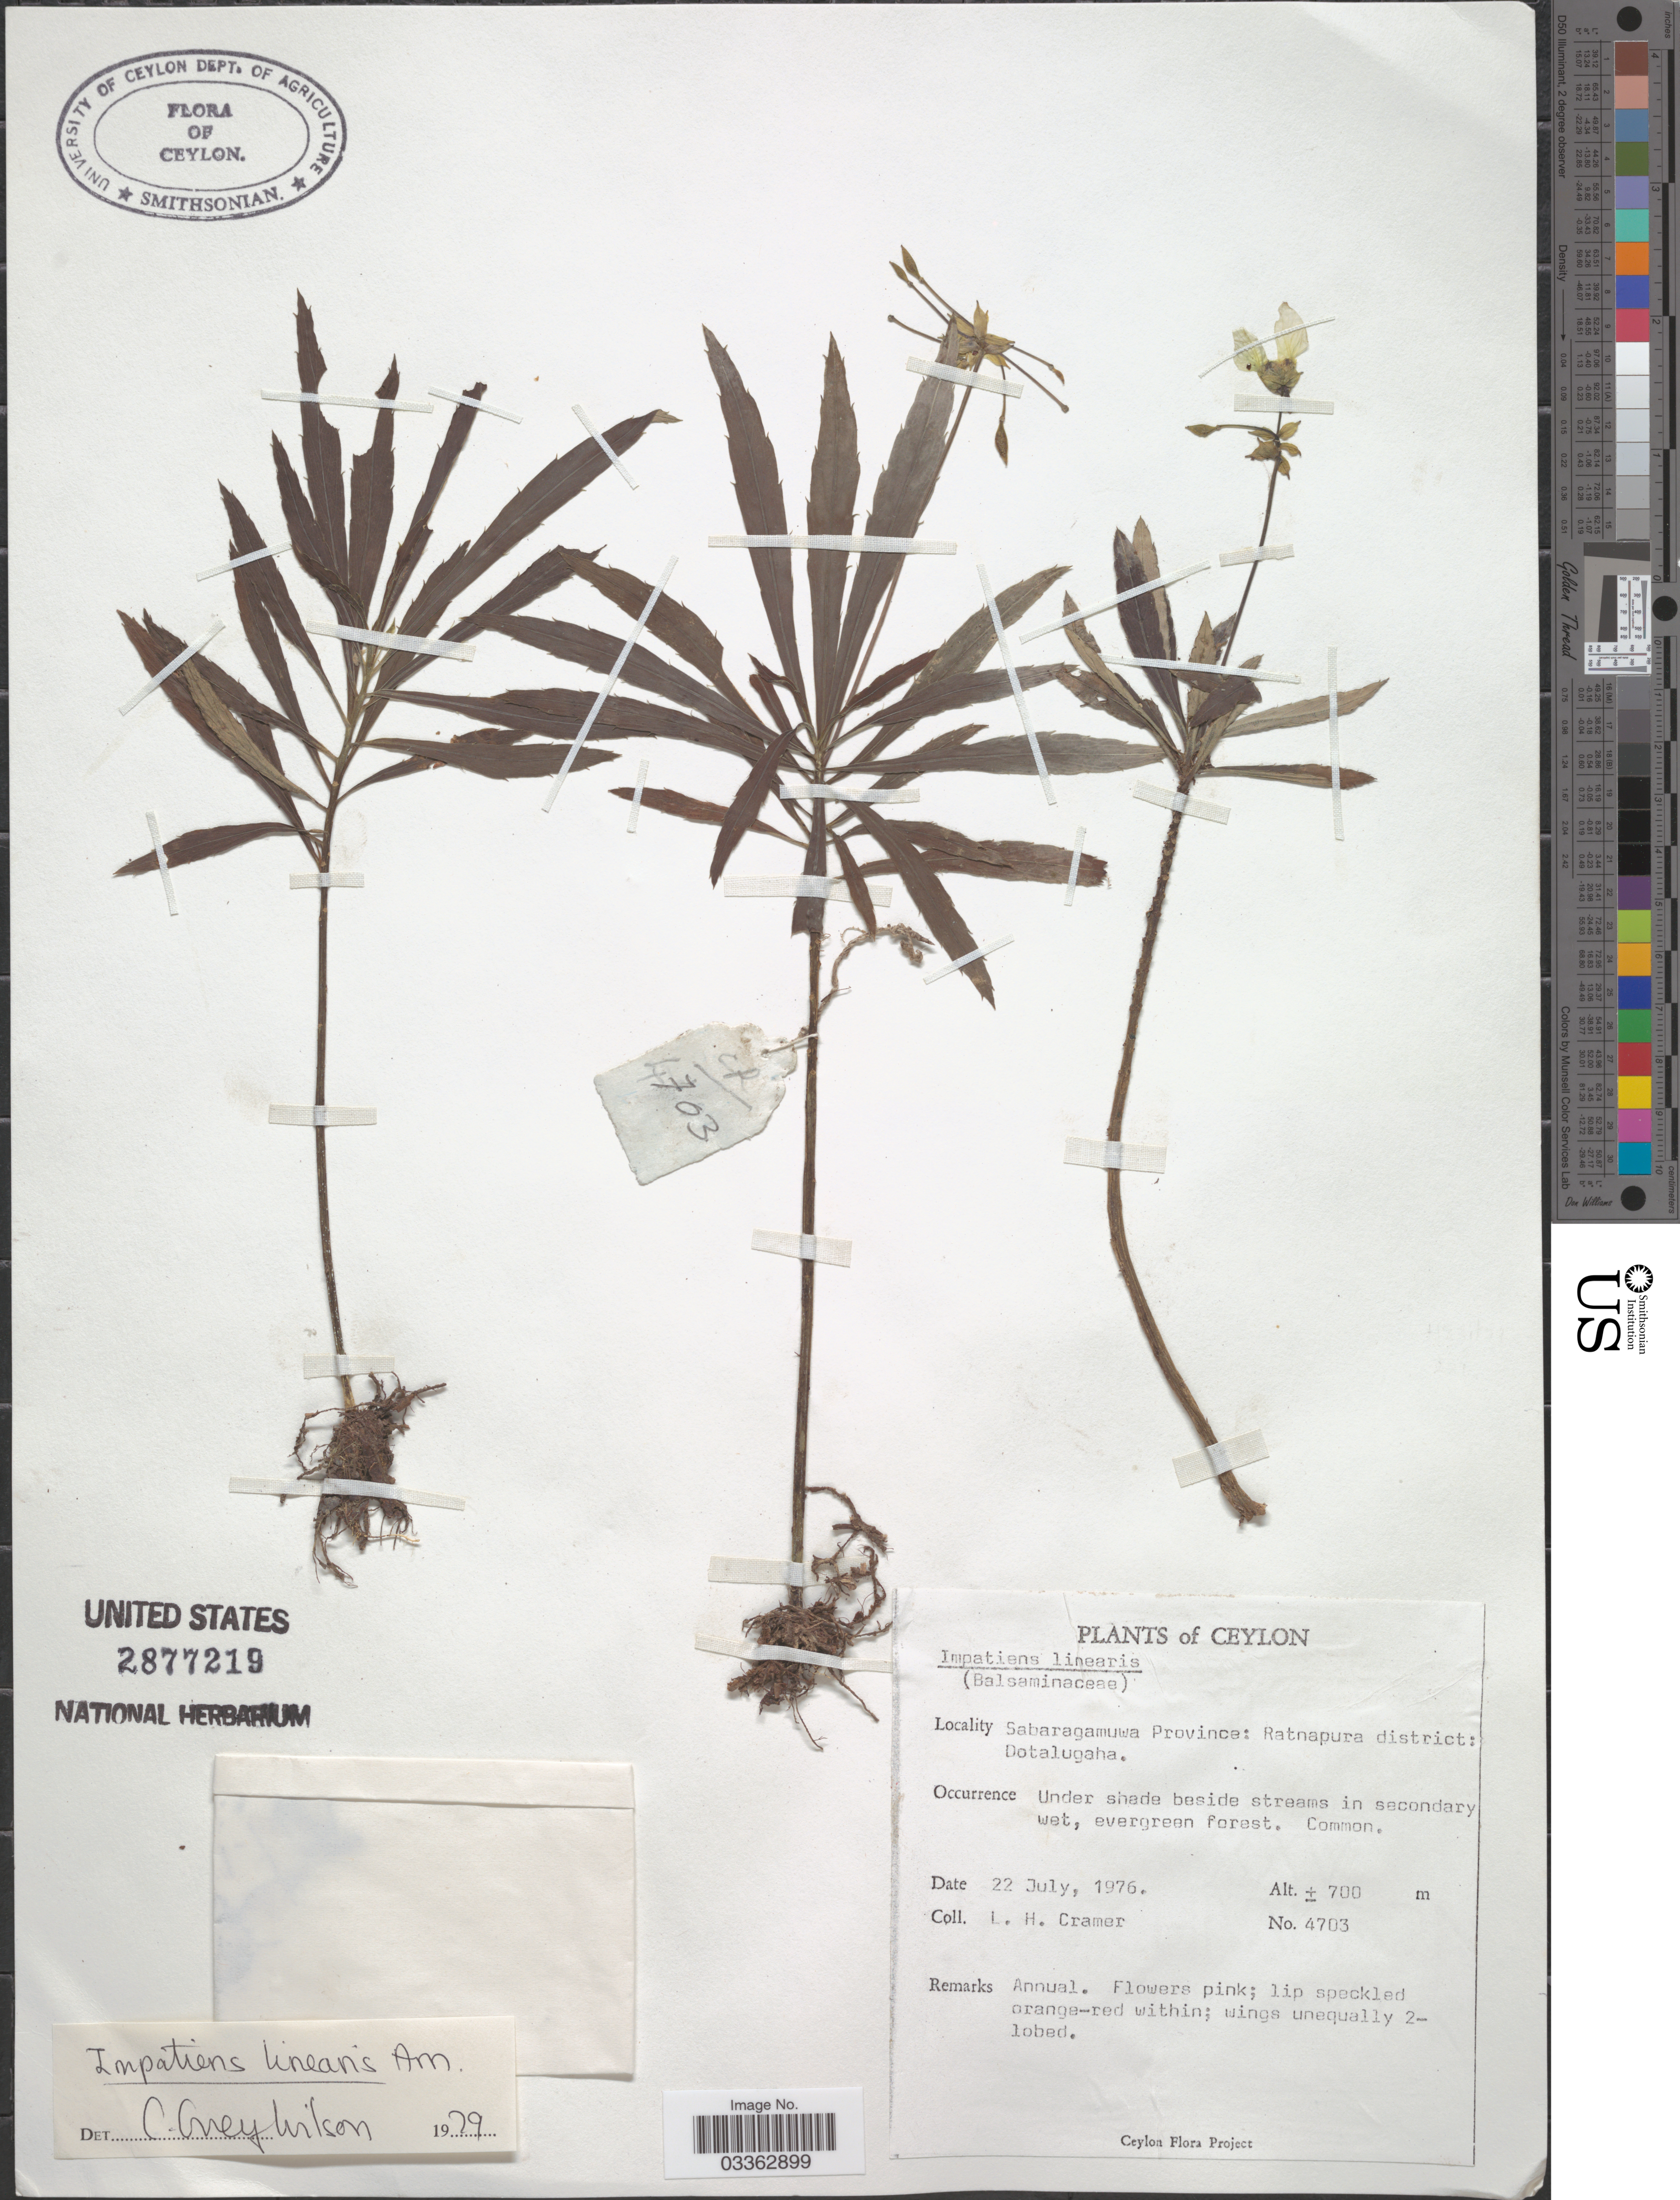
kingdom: Plantae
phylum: Tracheophyta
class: Magnoliopsida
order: Ericales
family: Balsaminaceae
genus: Impatiens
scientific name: Impatiens linearis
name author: Arn.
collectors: L. H. Cramer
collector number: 4703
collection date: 1976-07-22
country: Sri Lanka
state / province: Sabaragamuwa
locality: Ceylon. Ratnapura district: Dotalugaha.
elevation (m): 700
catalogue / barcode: US 2877219